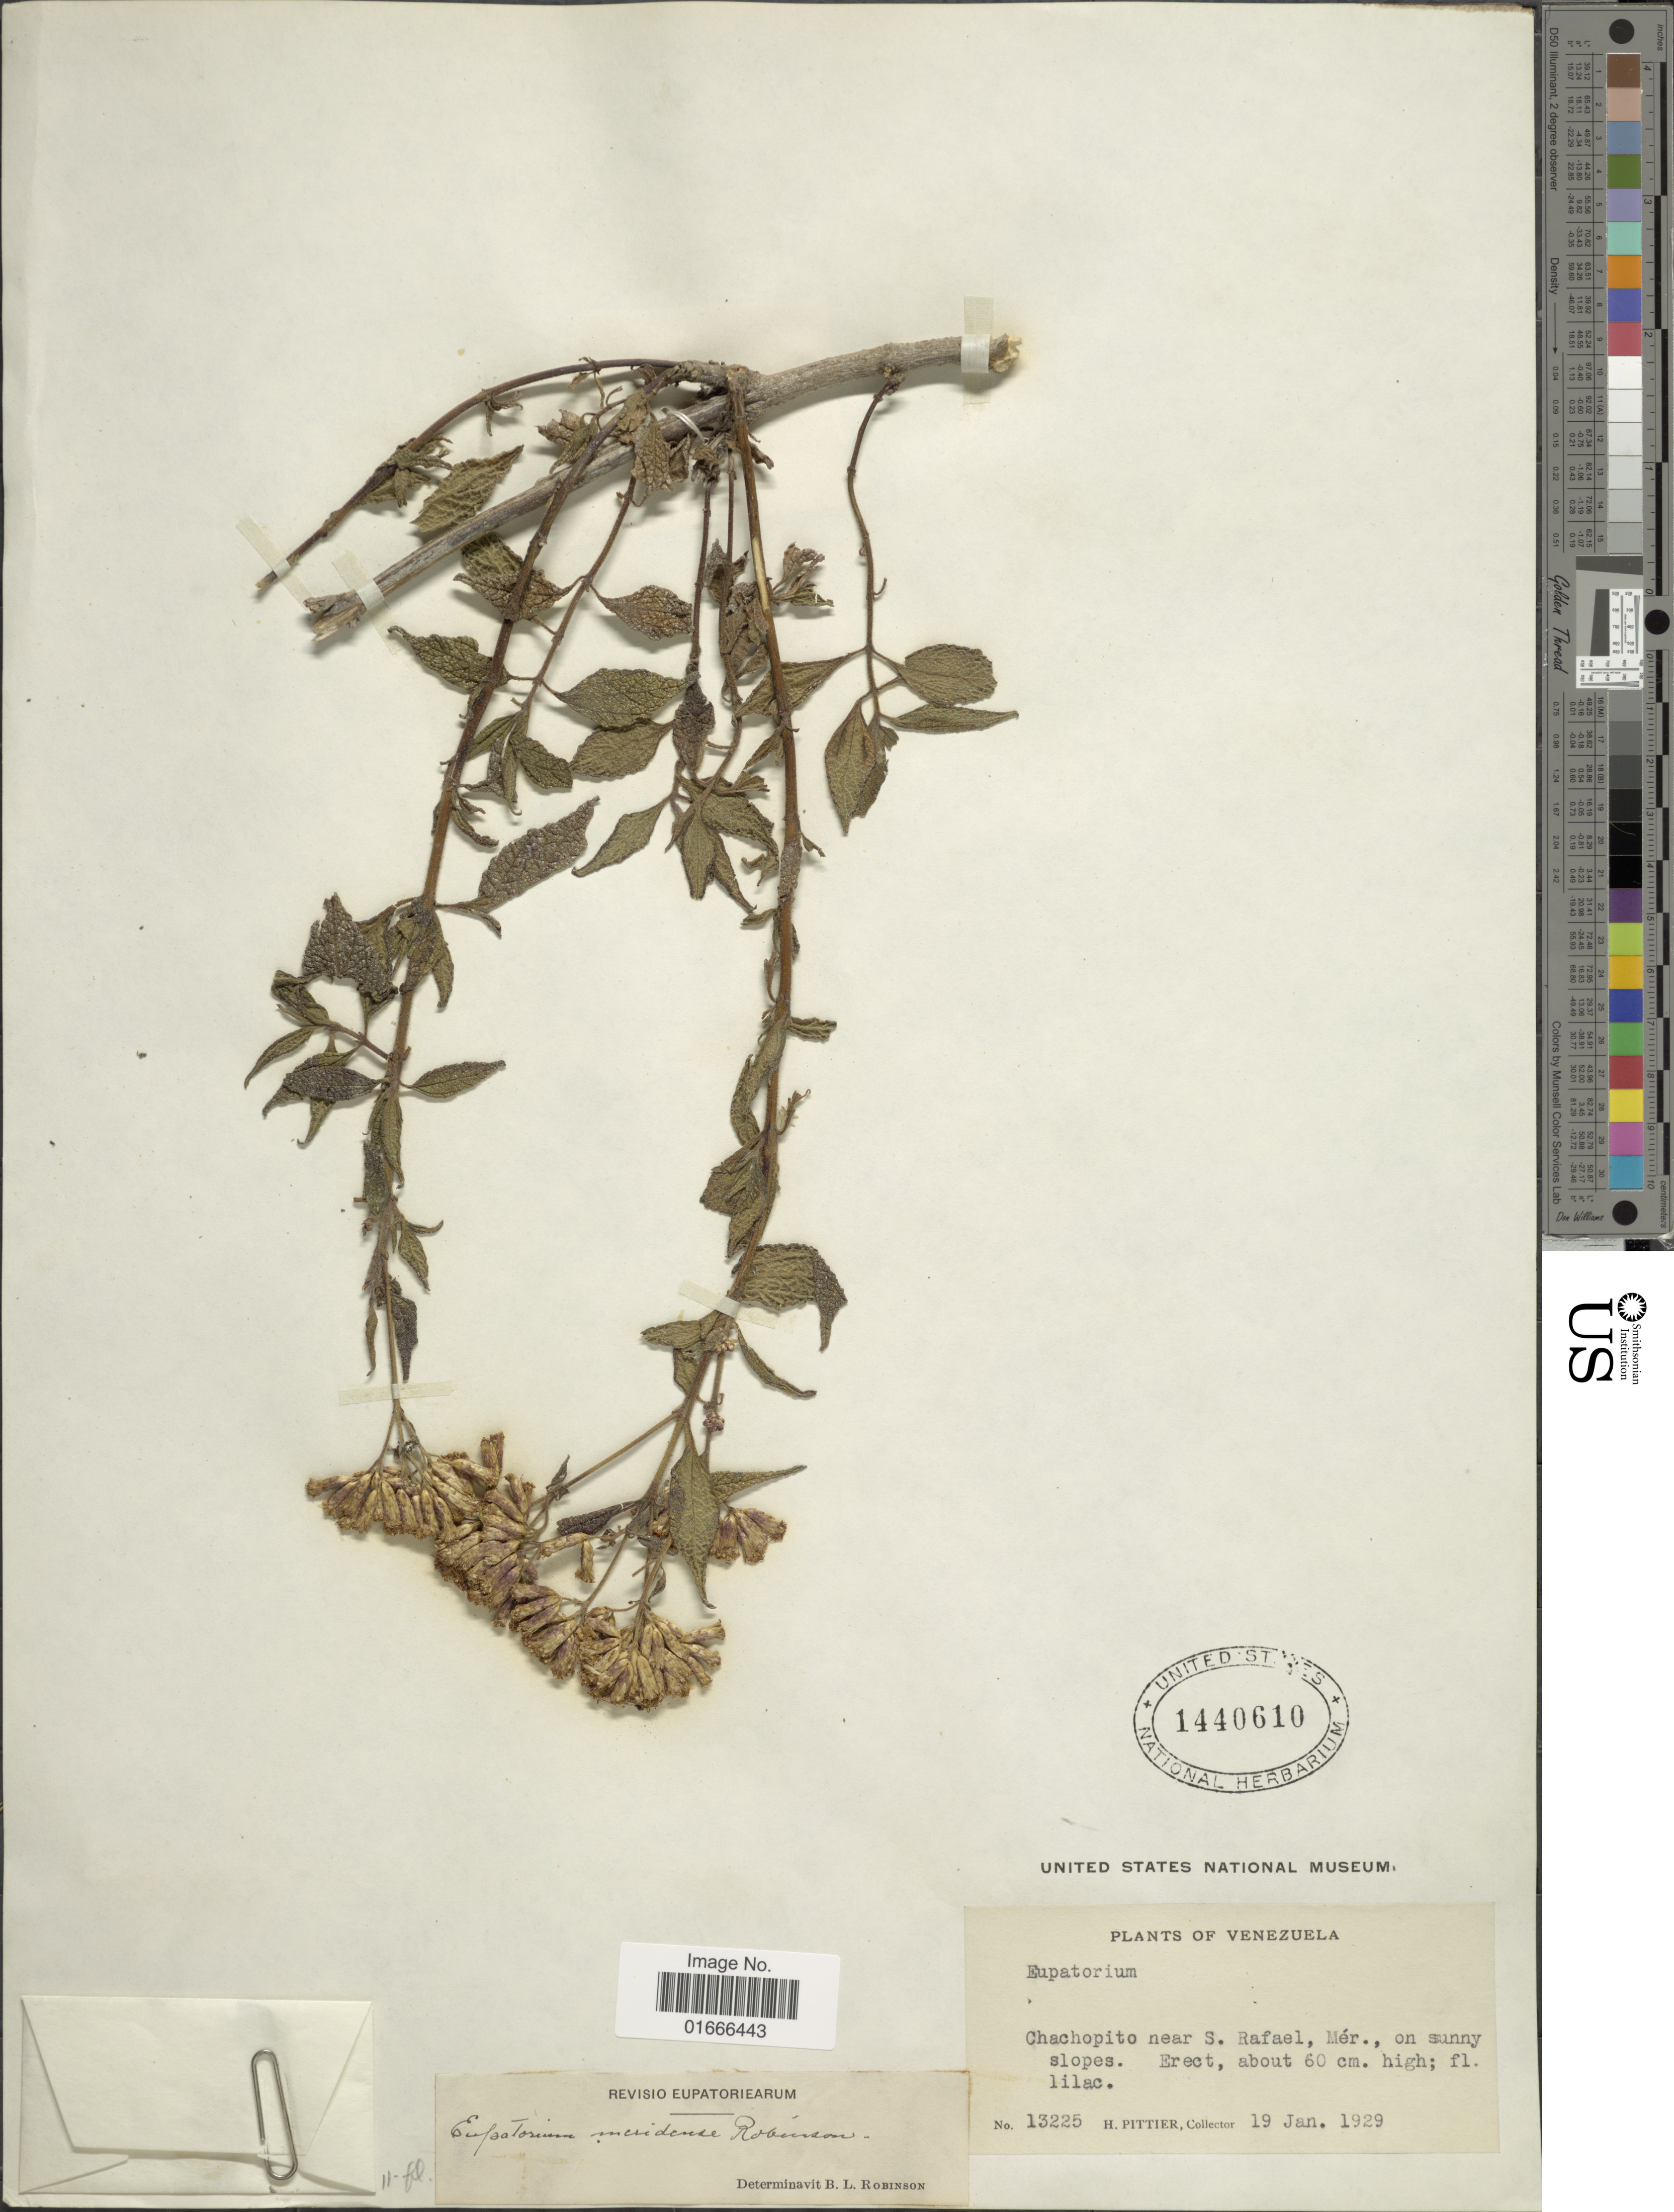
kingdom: Plantae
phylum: Tracheophyta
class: Magnoliopsida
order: Asterales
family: Asteraceae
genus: Chromolaena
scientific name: Chromolaena meridensis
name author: (B.L. Rob.) R.M. King & H. Rob.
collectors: H. F. Pittier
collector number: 13225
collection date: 1929-01-19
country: Venezuela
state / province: Mérida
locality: Chachopito near S. Rafael, Mer.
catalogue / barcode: US 1440610